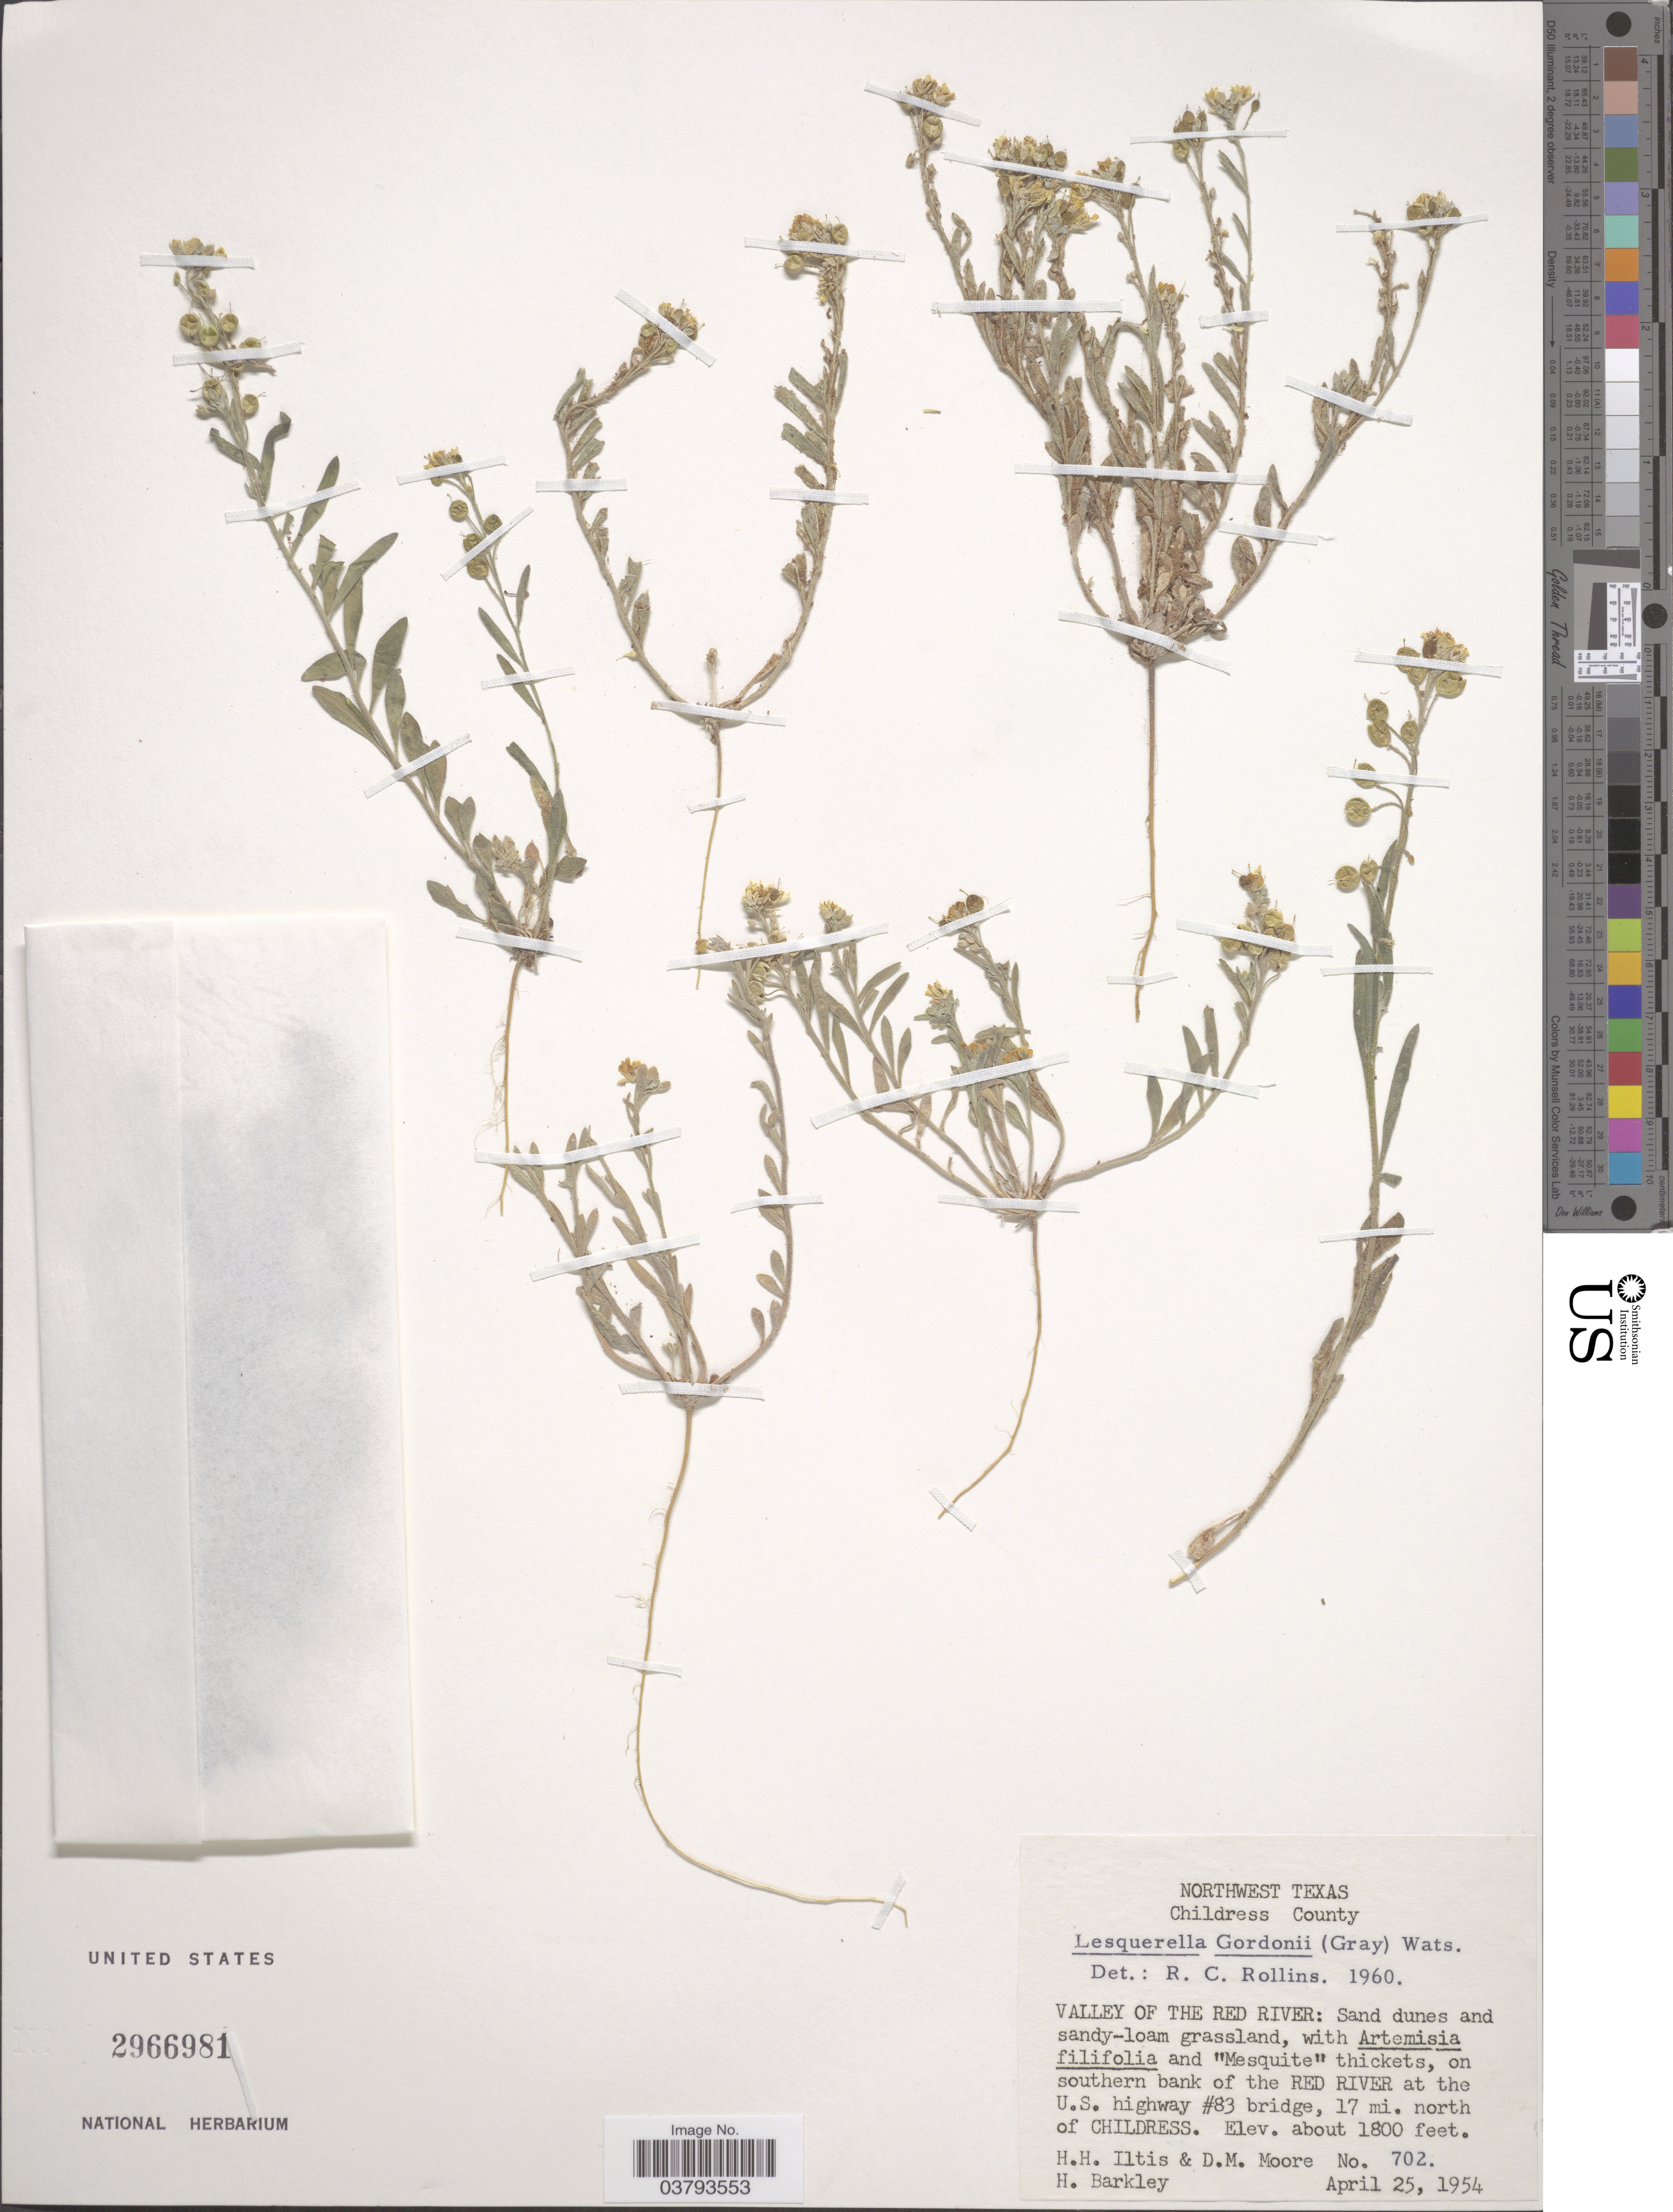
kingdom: Plantae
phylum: Tracheophyta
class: Magnoliopsida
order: Brassicales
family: Brassicaceae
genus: Lesquerella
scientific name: Lesquerella gordonii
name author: (A. Gray) S. Watson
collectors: H. H. Iltis, D. Moore & H. Barkley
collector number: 702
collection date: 1954-04-25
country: United States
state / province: Texas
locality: Northwest Texas. Childress County. Valley of The Red River. On southern bank of the Red River at the U.S highway #83 bridge, 17 mi. north of Childress.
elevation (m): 549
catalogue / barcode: US 2966981